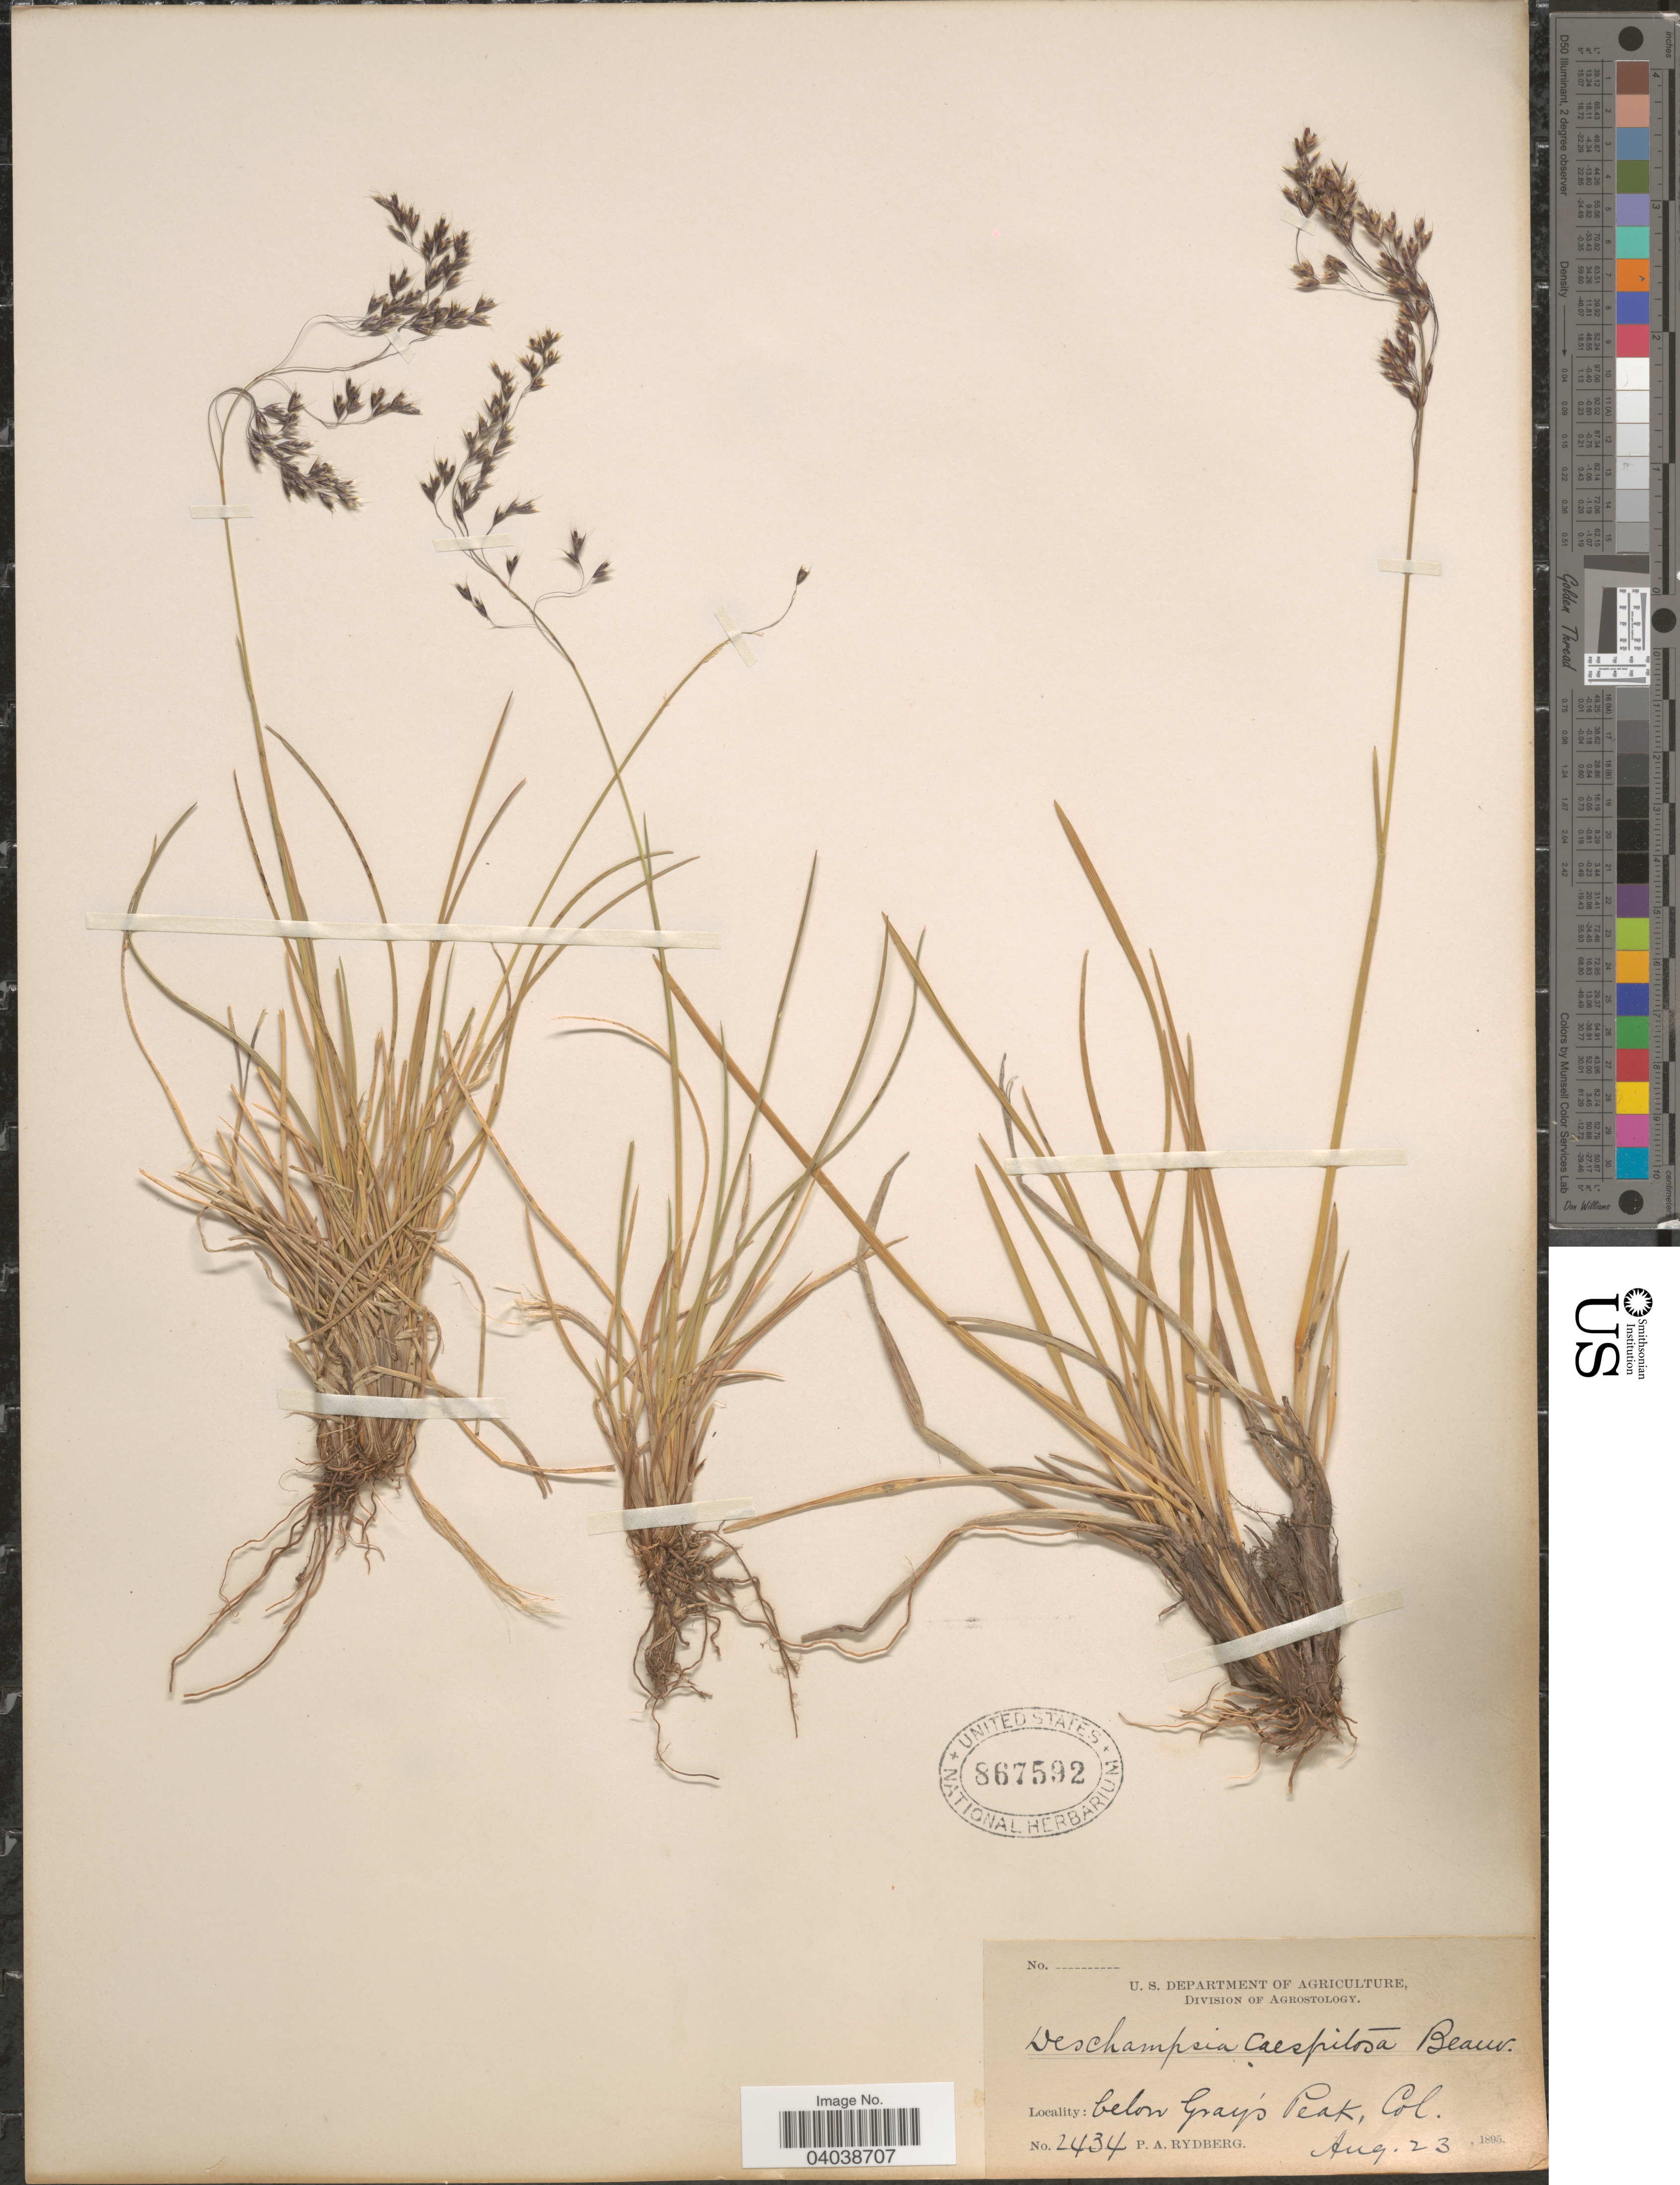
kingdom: Plantae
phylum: Tracheophyta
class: Liliopsida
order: Poales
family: Poaceae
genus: Deschampsia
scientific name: Deschampsia cespitosa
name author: (L.) P. Beauv.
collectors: P. A. Rydberg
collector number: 2434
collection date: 1895-08-23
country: United States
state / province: Colorado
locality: Below Gray's Peak.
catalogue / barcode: US 867592